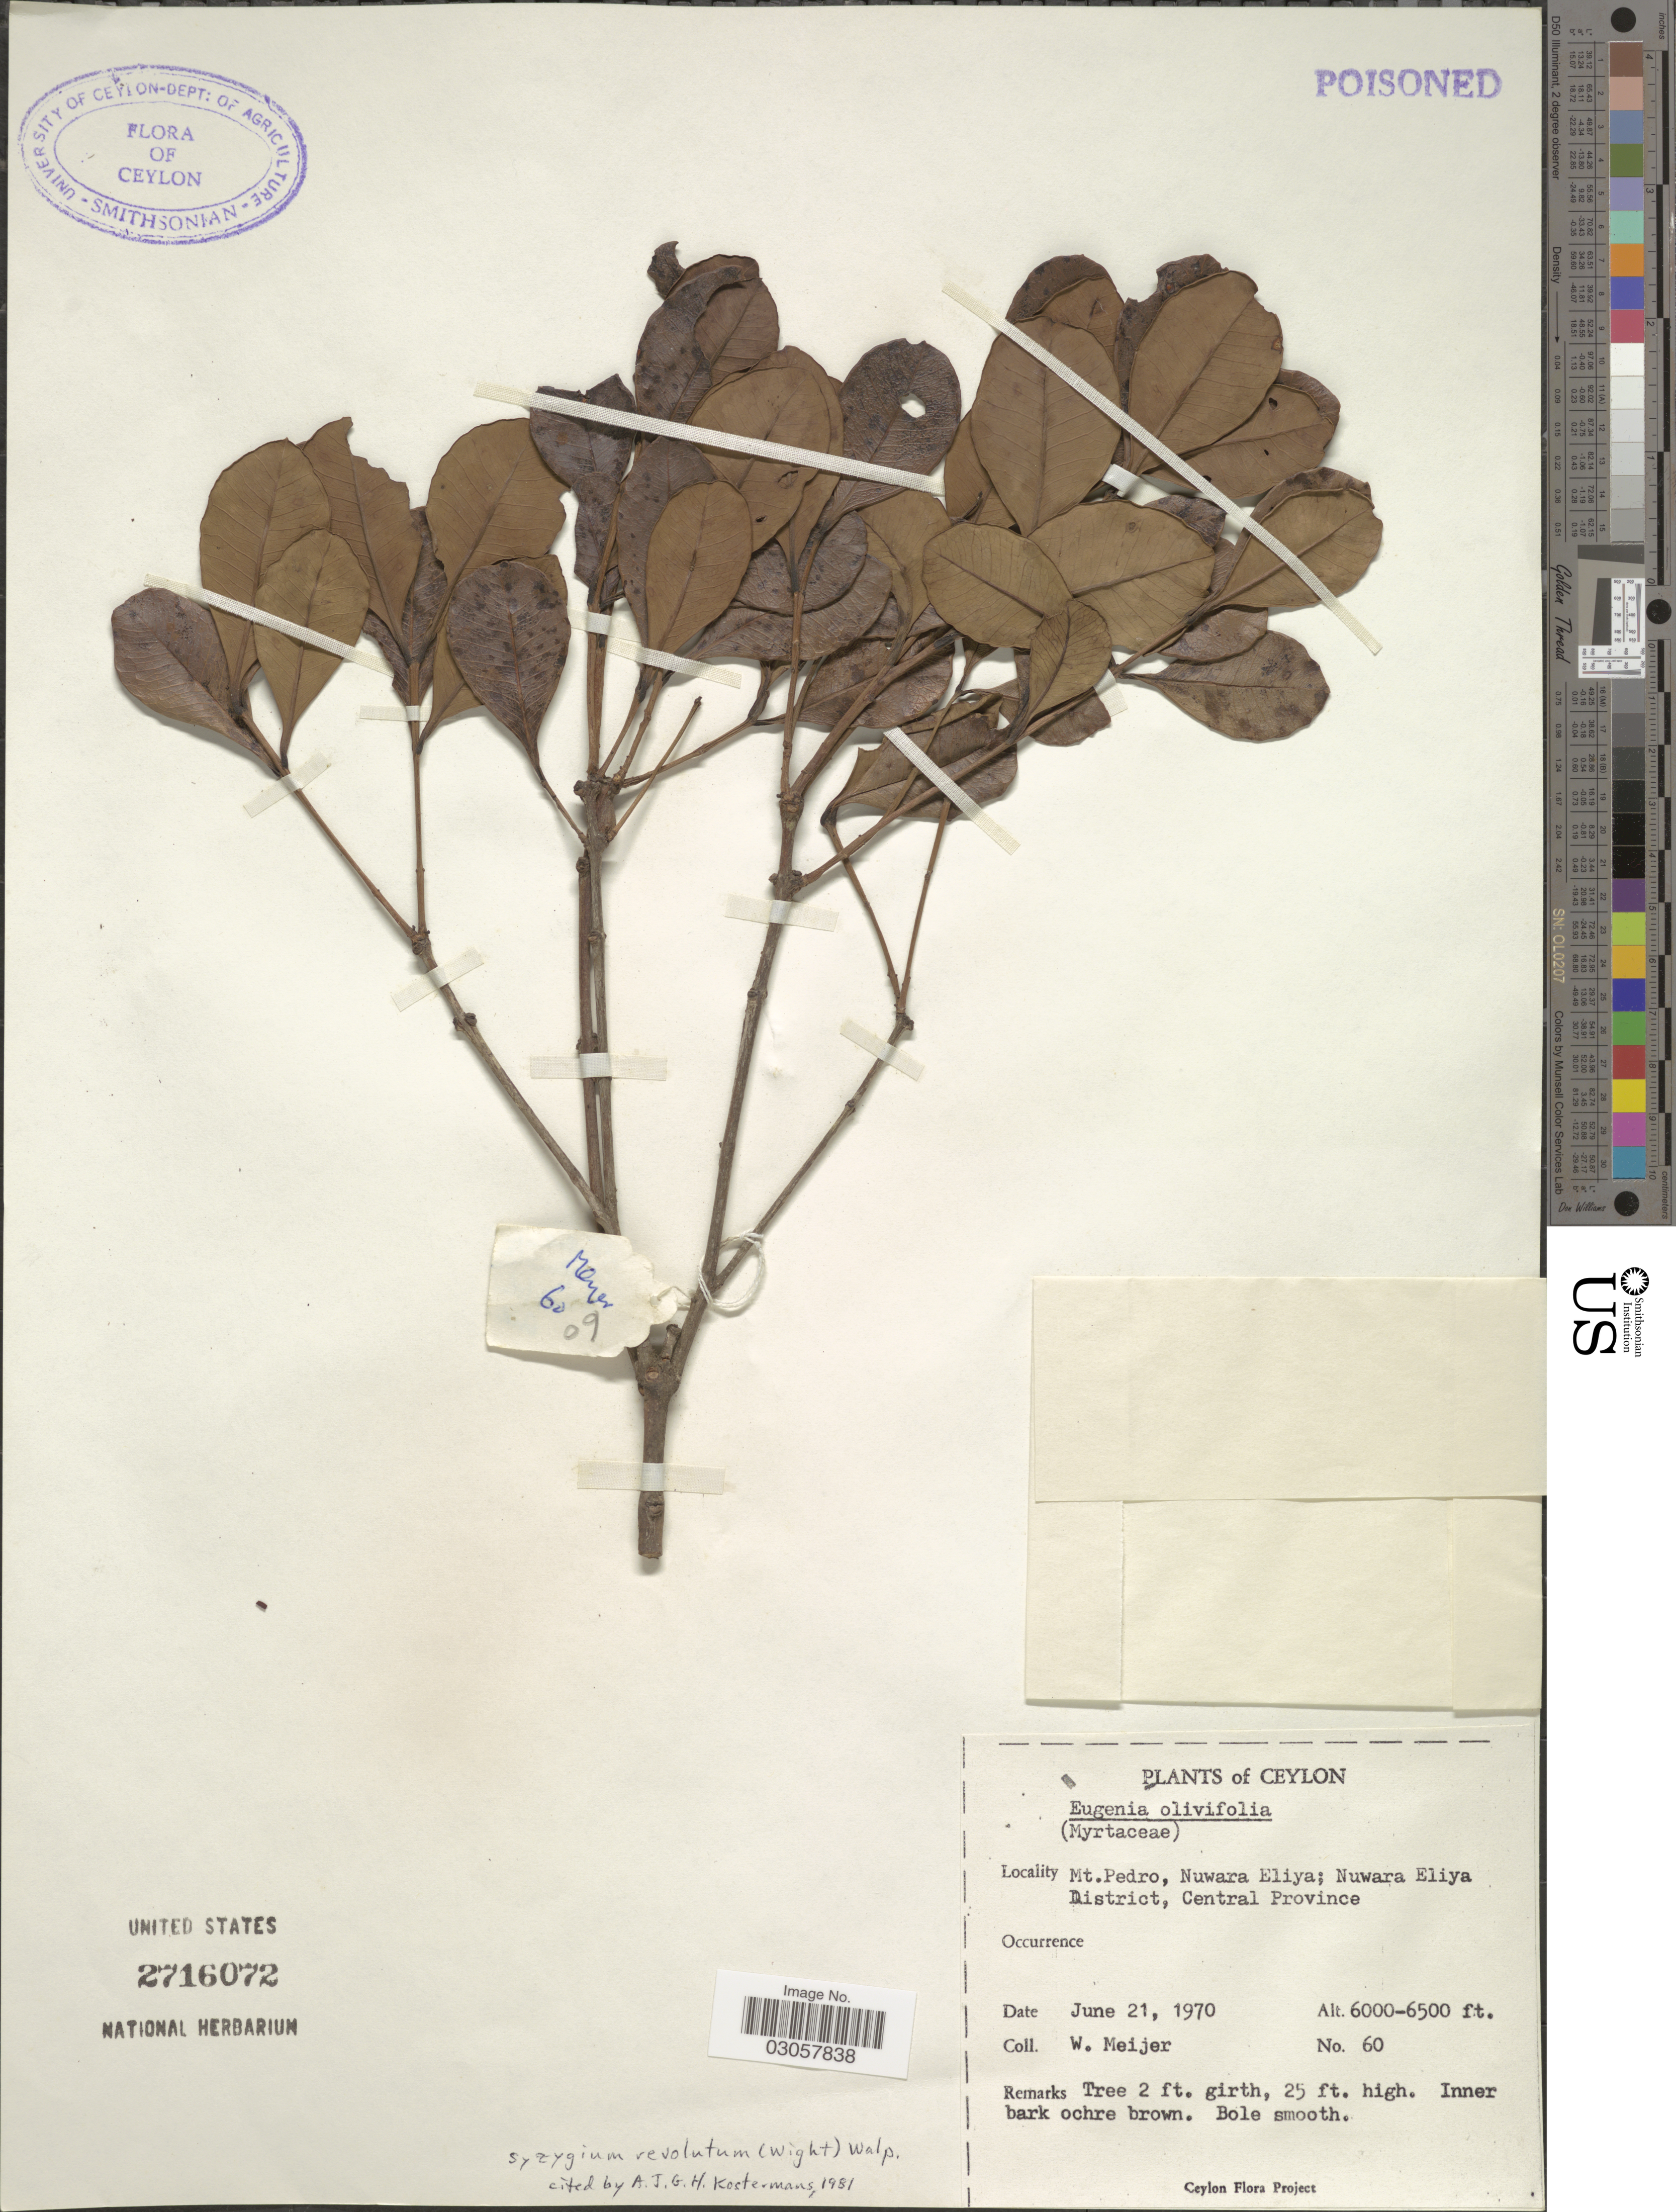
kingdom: Plantae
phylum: Tracheophyta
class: Magnoliopsida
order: Myrtales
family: Myrtaceae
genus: Syzygium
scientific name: Syzygium revolutum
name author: (Wight) Walp.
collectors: W. Meijer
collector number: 60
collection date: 1970-06-21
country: Sri Lanka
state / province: Central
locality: Ceylon. Mt. Pedro, Nuwara Eliya; Nuwara Eliya District.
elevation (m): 1829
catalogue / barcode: US 2716072